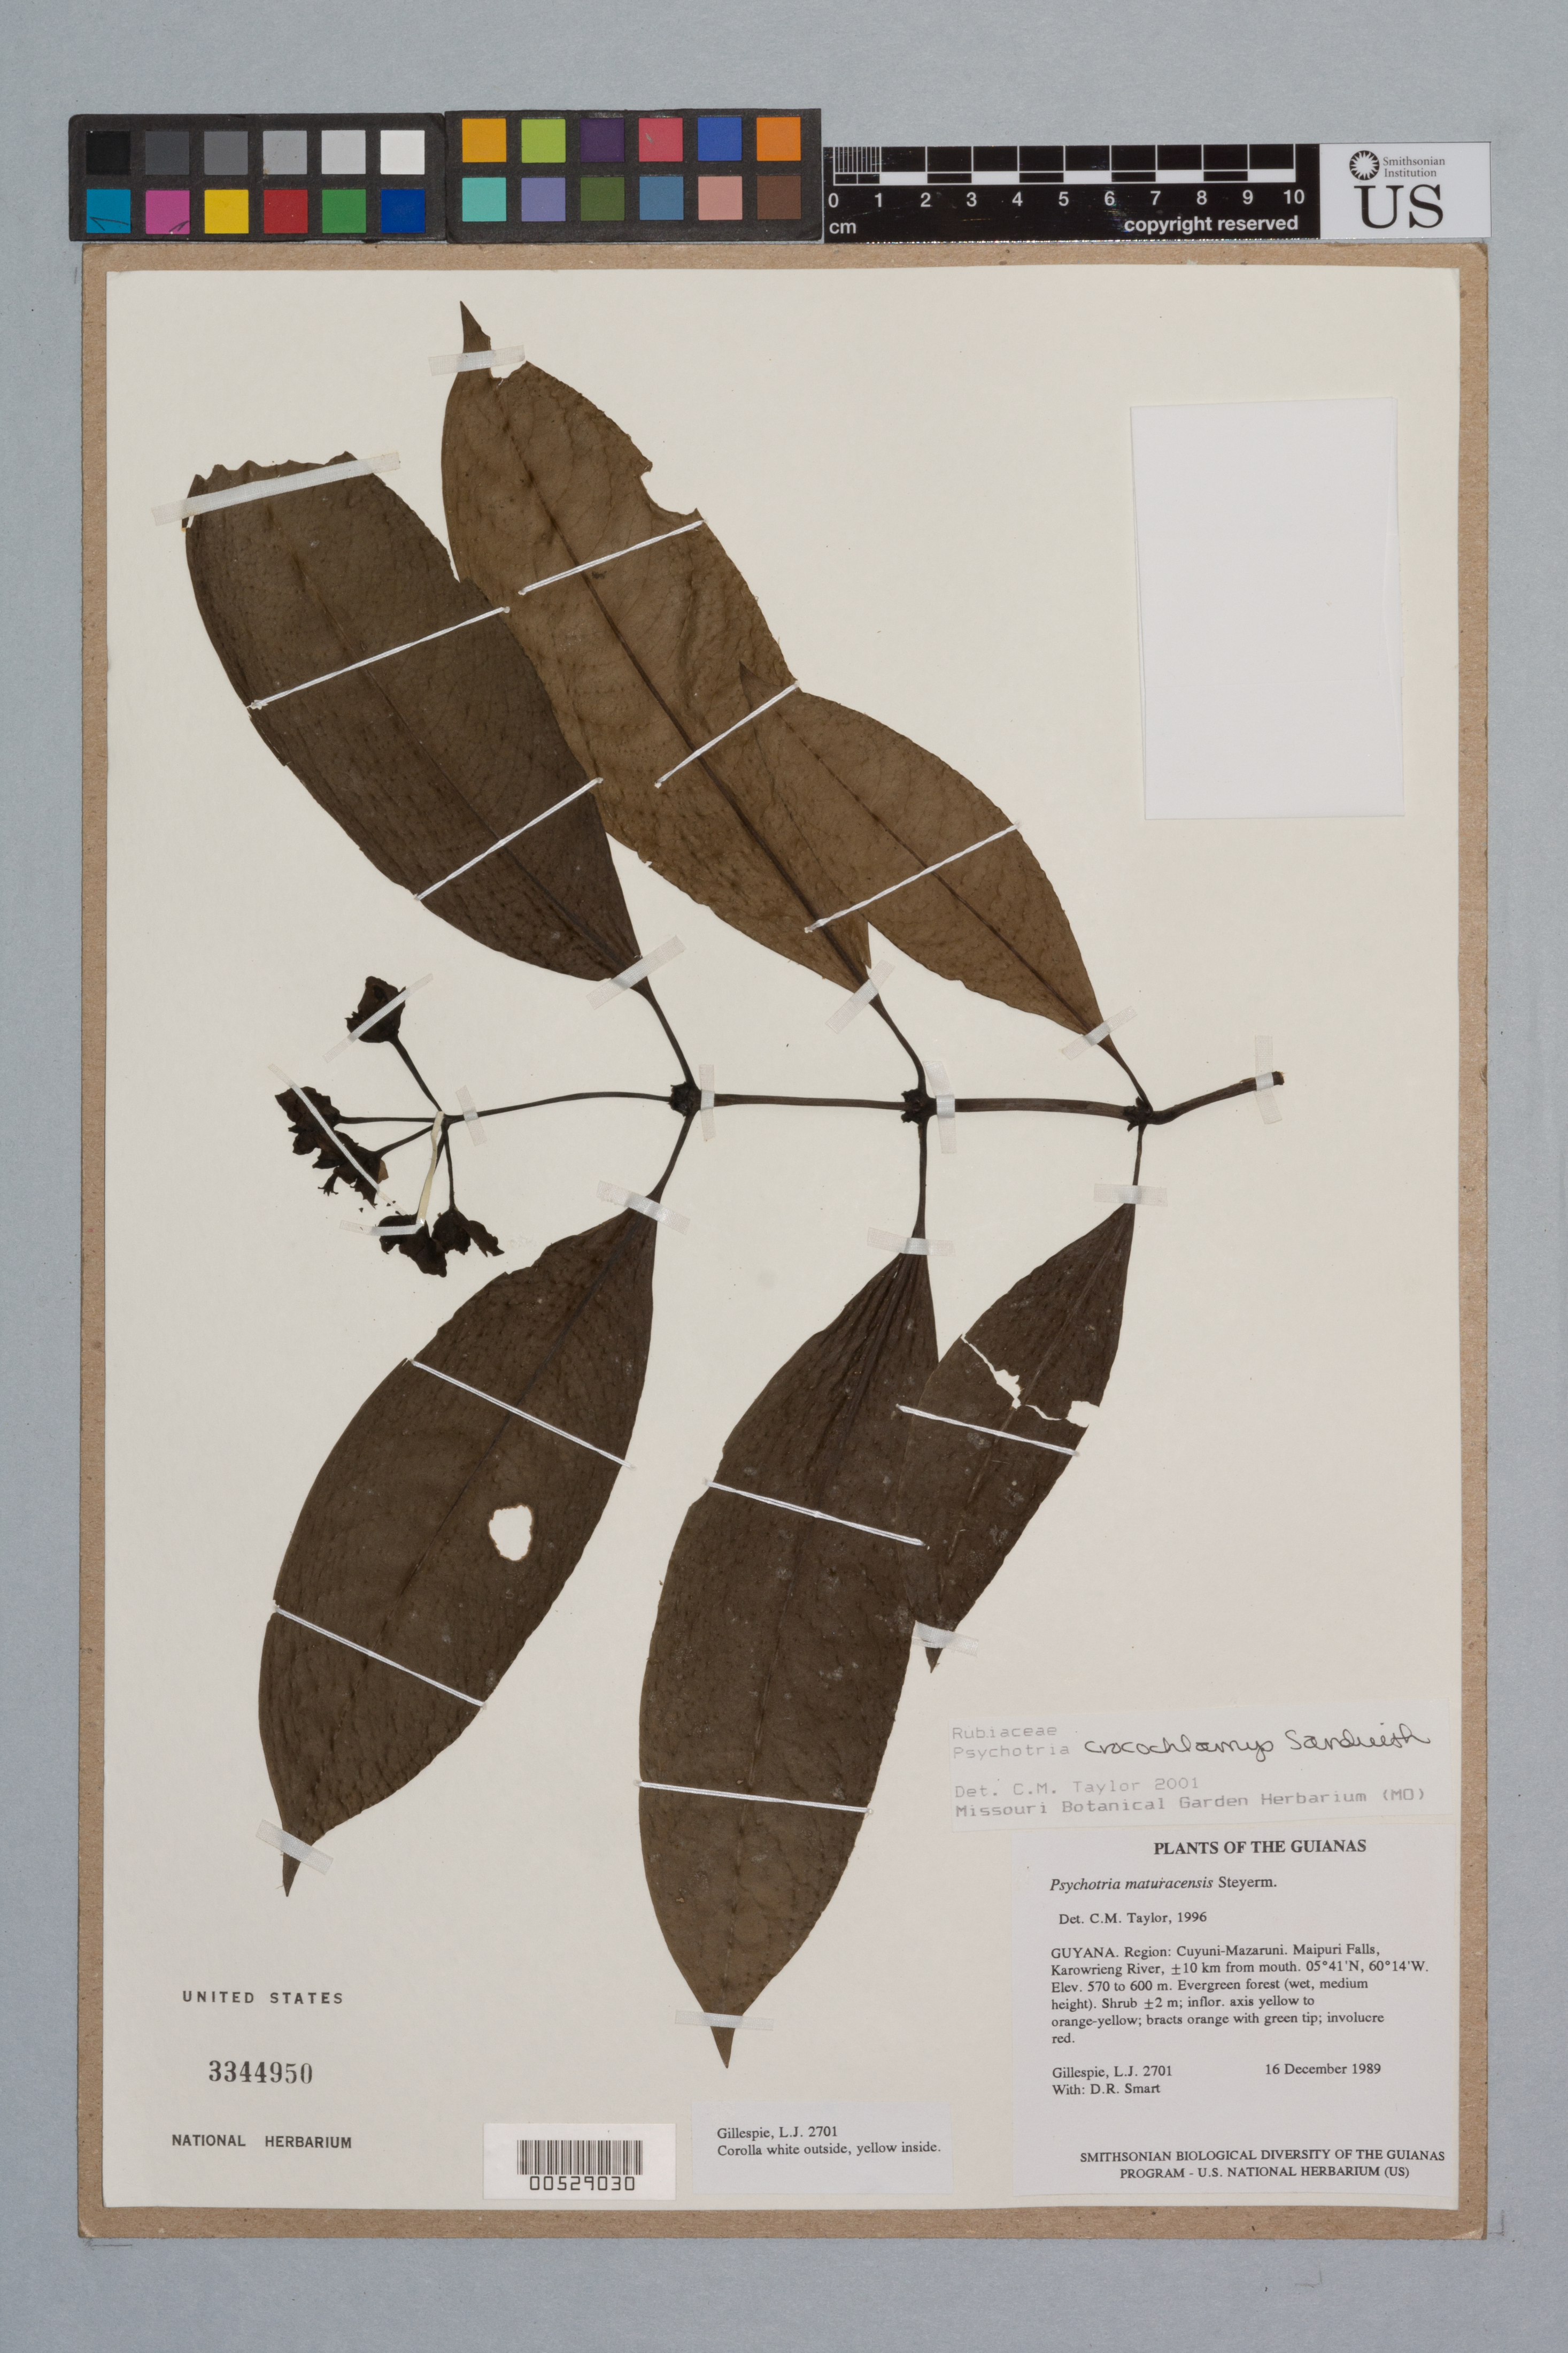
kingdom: Plantae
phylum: Tracheophyta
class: Magnoliopsida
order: Gentianales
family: Rubiaceae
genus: Palicourea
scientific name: Palicourea crocochlamys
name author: (Sandw.) Delprete & J.H. Kirkbr.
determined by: Kirkbride, J. H., Jr.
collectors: L. J. Gillespie & D. R. Smart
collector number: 2701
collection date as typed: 16 December 1989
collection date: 1989-12-16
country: Guyana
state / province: Cuyuni-Mazaruni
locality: Maipuri Falls, Karowrieng River, ±10 km from mouth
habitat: Evergreen forest (wet, medium height), montane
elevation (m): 570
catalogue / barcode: US 3344950